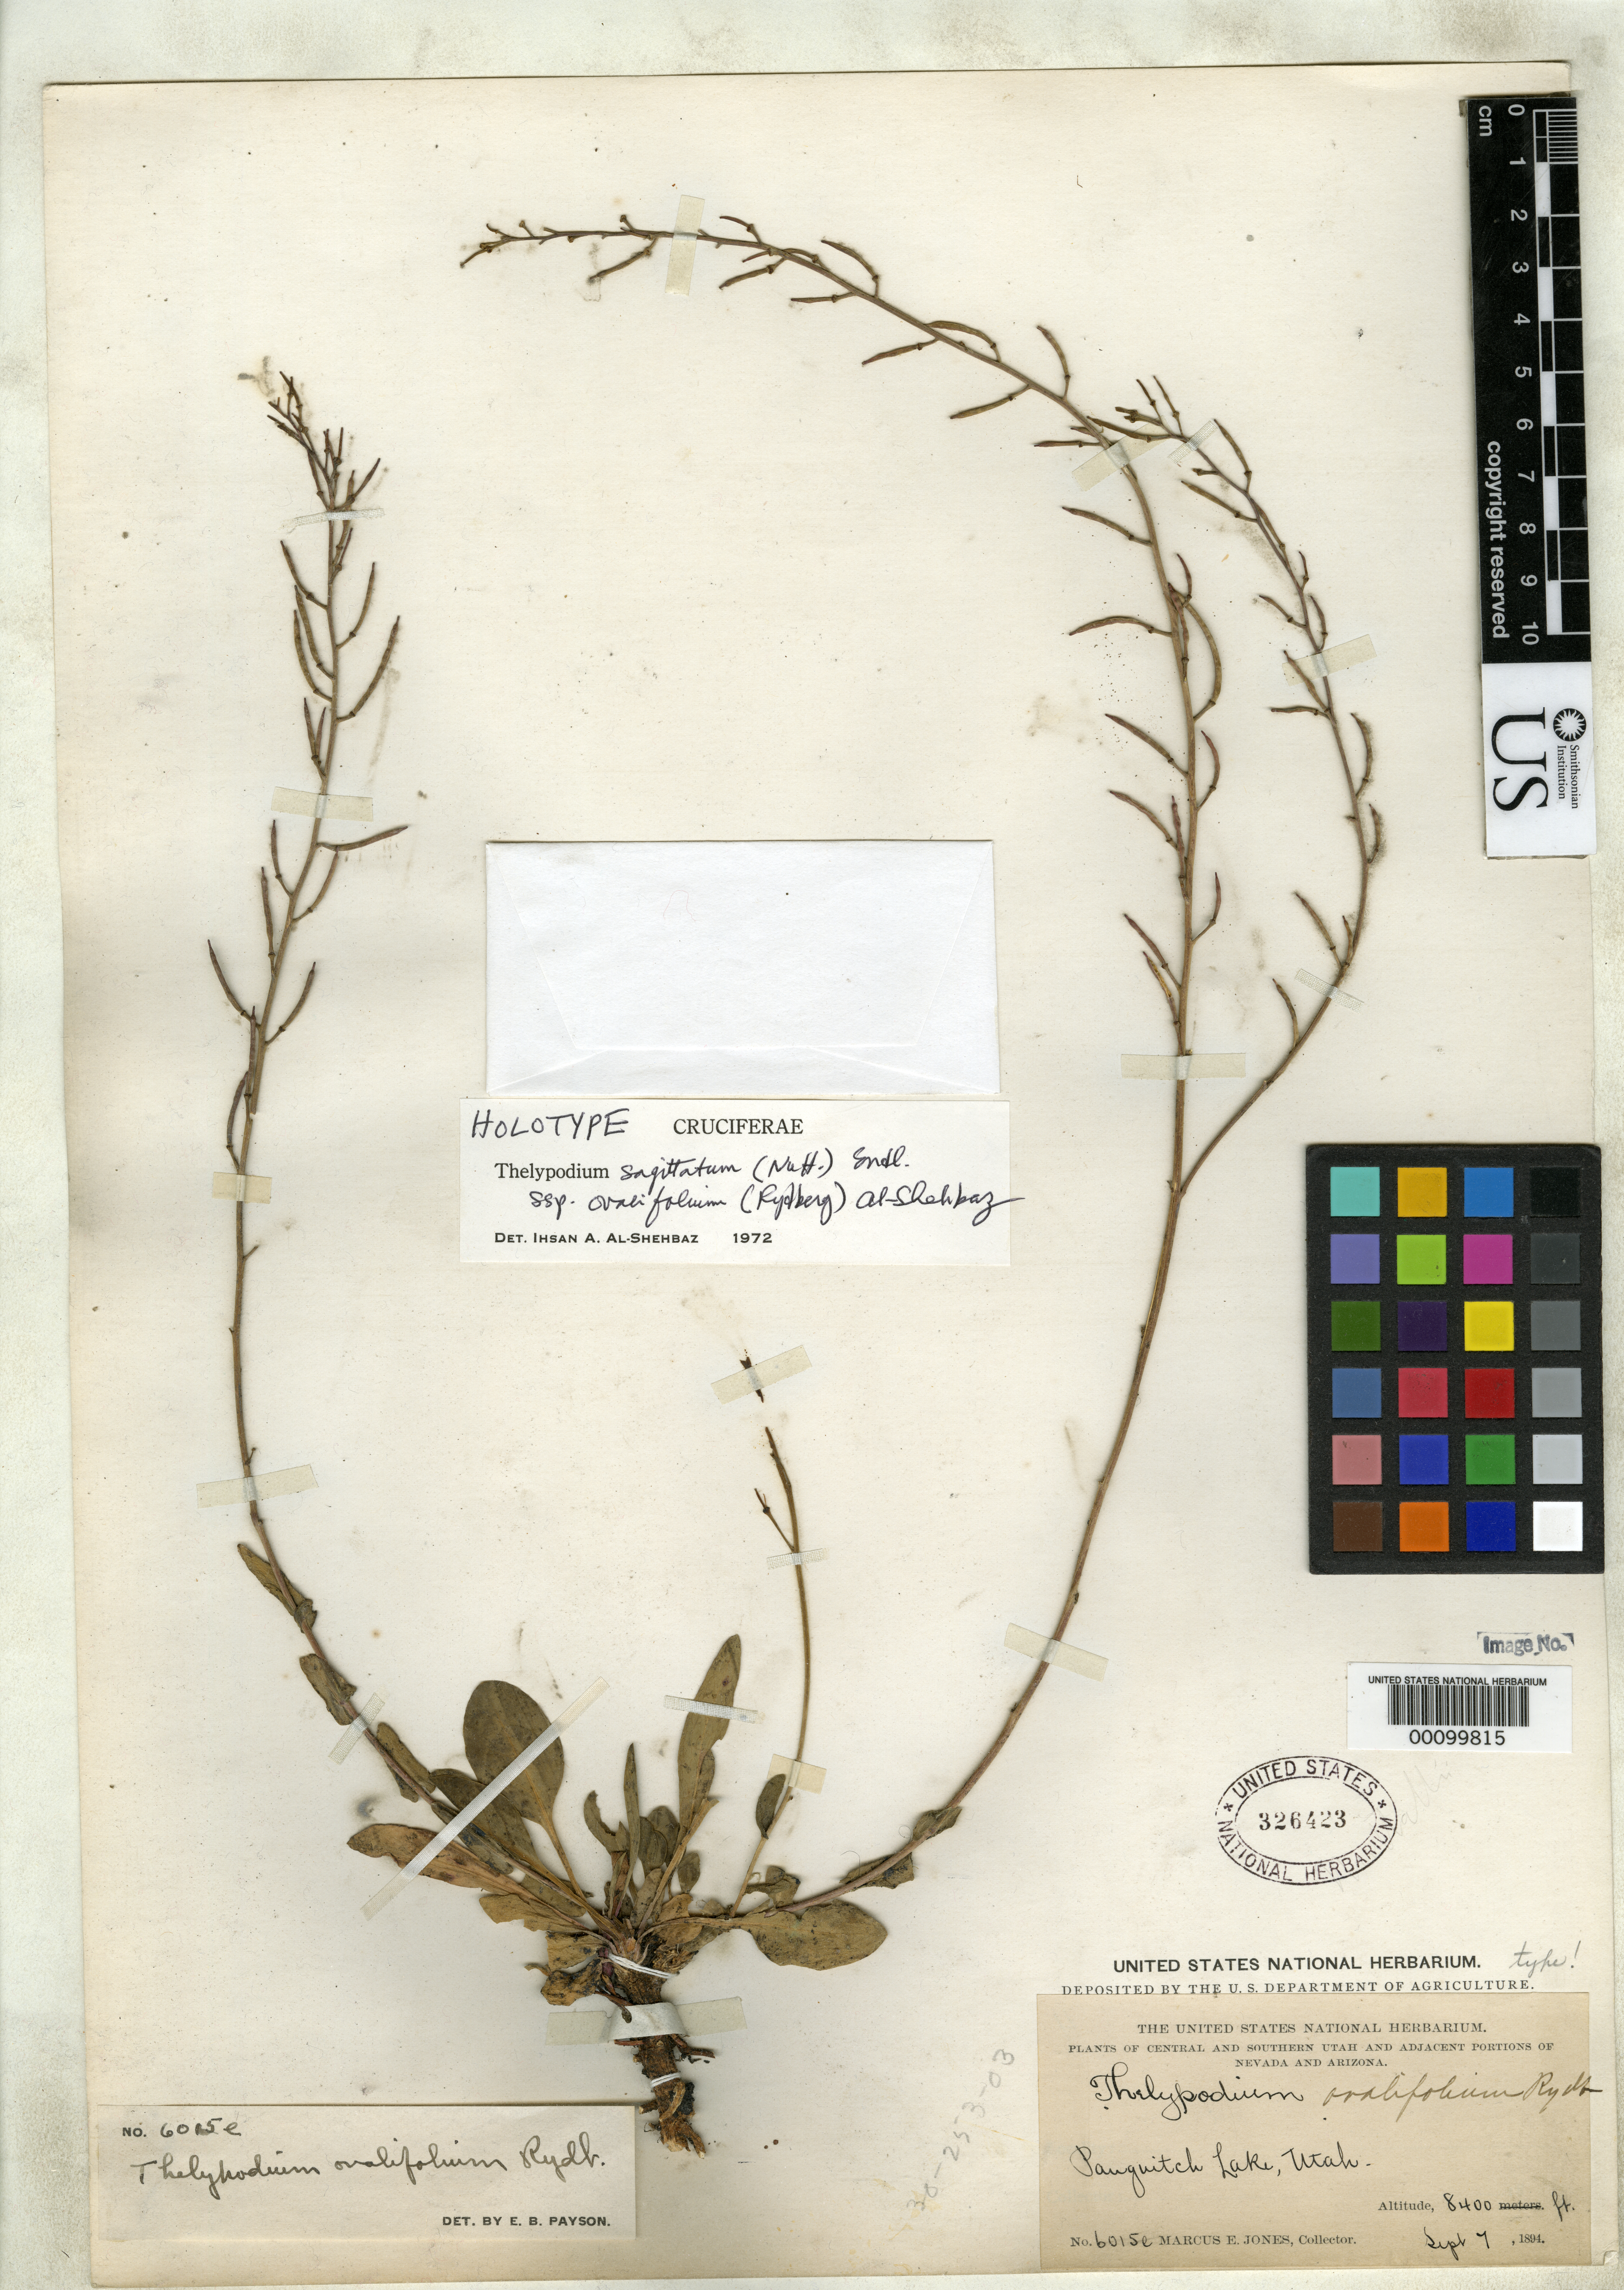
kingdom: Plantae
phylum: Tracheophyta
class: Magnoliopsida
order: Brassicales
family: Brassicaceae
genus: Thelypodium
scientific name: Thelypodium ovalifolium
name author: Rydb.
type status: Holotype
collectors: M. E. Jones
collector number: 6015 e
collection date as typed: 07 Sep 1894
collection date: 1894-09-07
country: United States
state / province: Utah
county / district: Garfield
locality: Panguitch Lake.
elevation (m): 2560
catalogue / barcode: US 326423